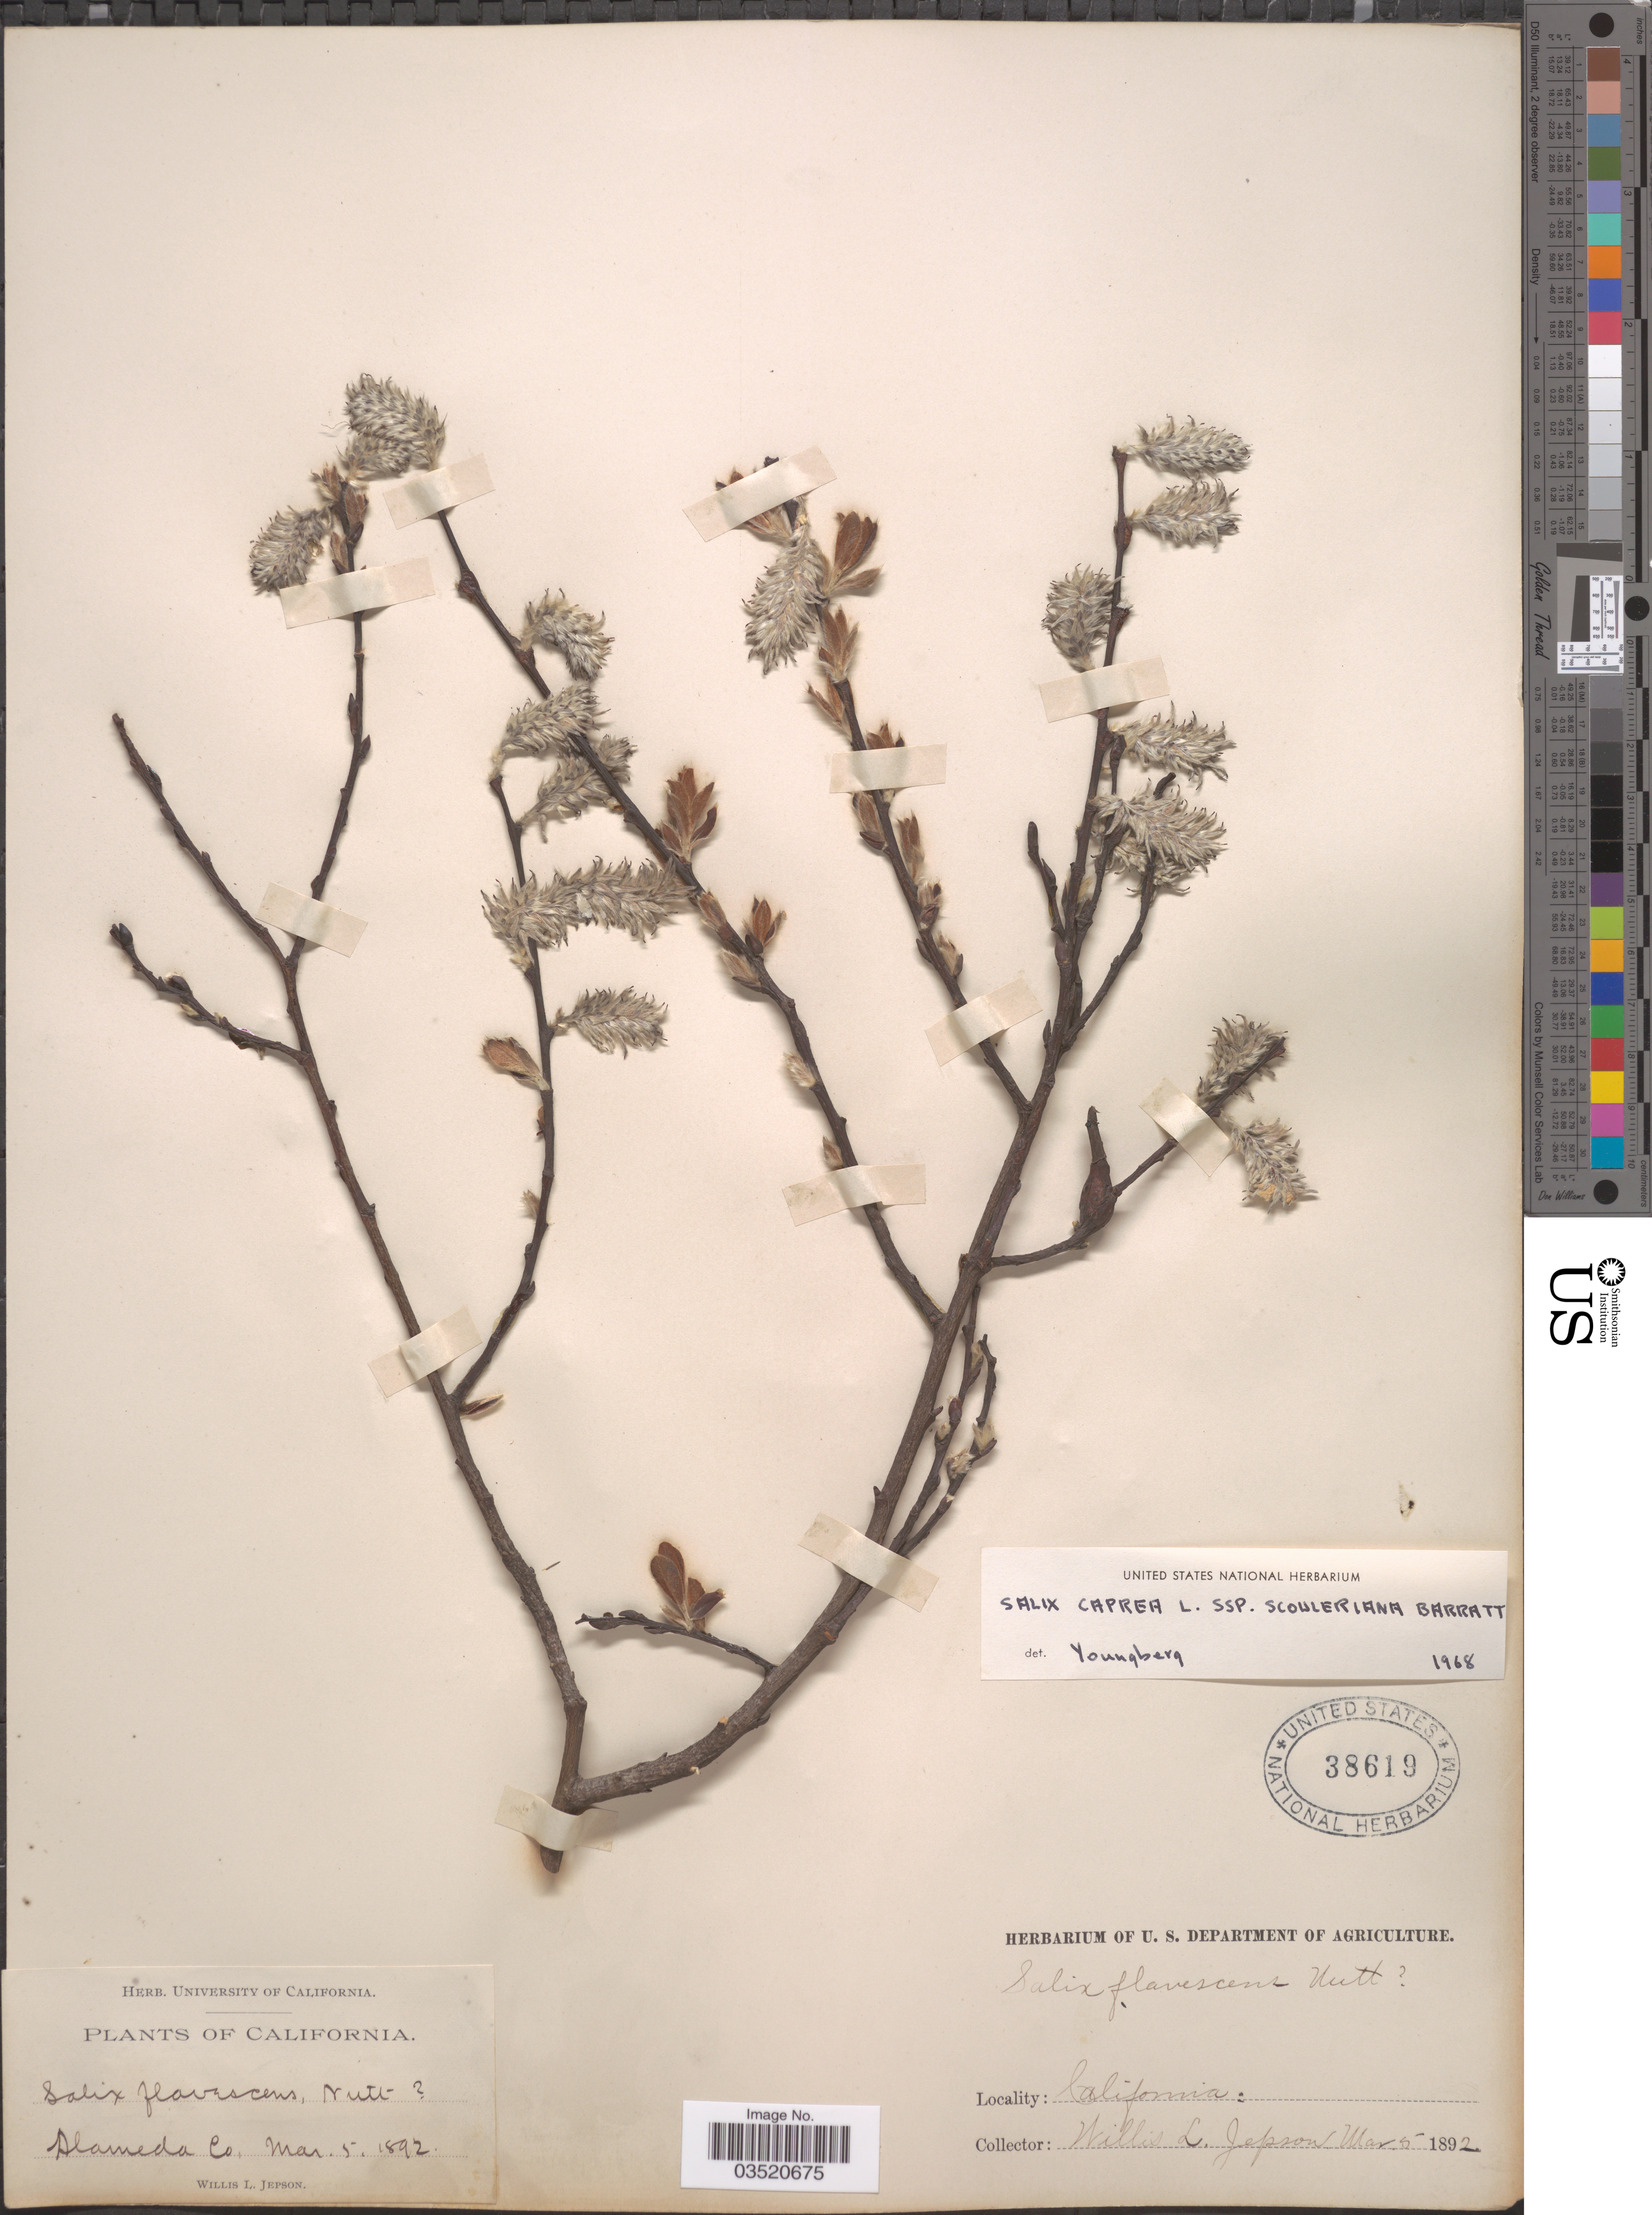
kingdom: Plantae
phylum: Tracheophyta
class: Magnoliopsida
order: Malpighiales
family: Salicaceae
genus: Salix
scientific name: Salix scouleriana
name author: Barratt ex Hook.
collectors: W. L. Jepson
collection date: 1892-03-05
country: United States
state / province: California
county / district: Alameda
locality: Alameda Co.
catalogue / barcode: US 38619